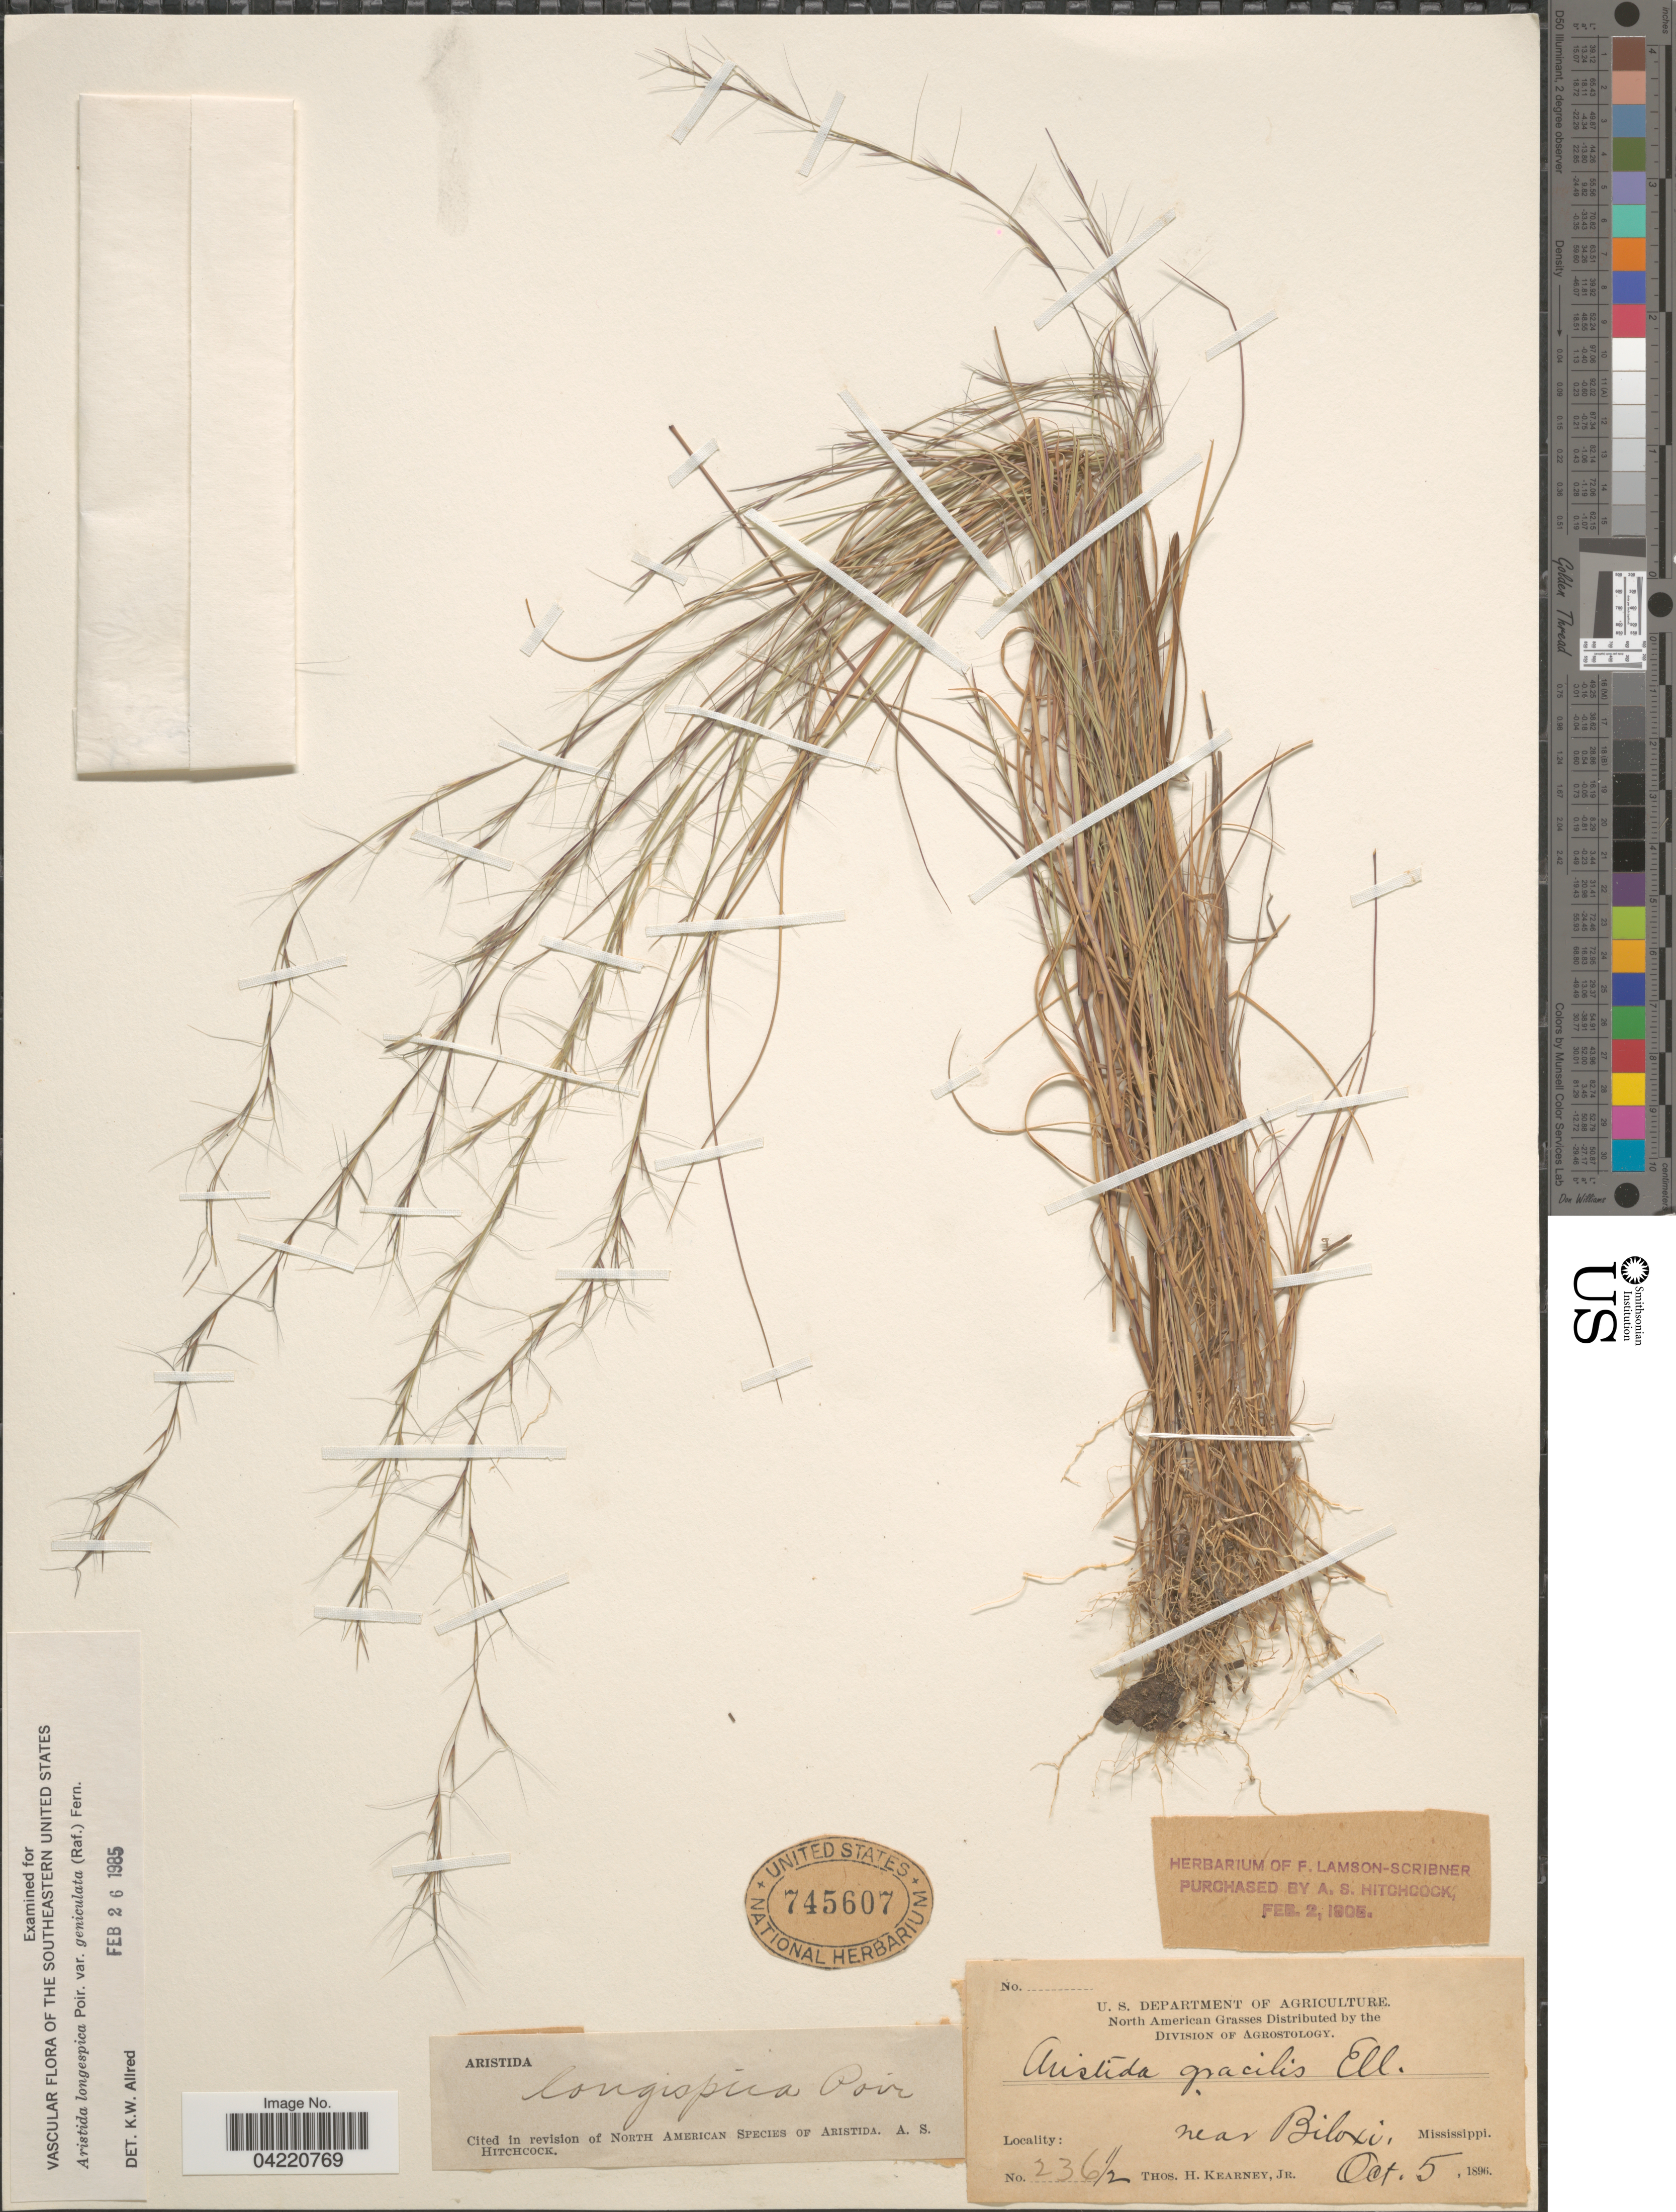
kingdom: Plantae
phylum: Tracheophyta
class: Liliopsida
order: Poales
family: Poaceae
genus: Aristida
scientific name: Aristida longespica var. geniculata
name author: (Raf.) Fernald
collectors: T. H. Kearney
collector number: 236½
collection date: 1896-10-05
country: United States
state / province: Mississippi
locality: Near Biloxi.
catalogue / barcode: US 745607